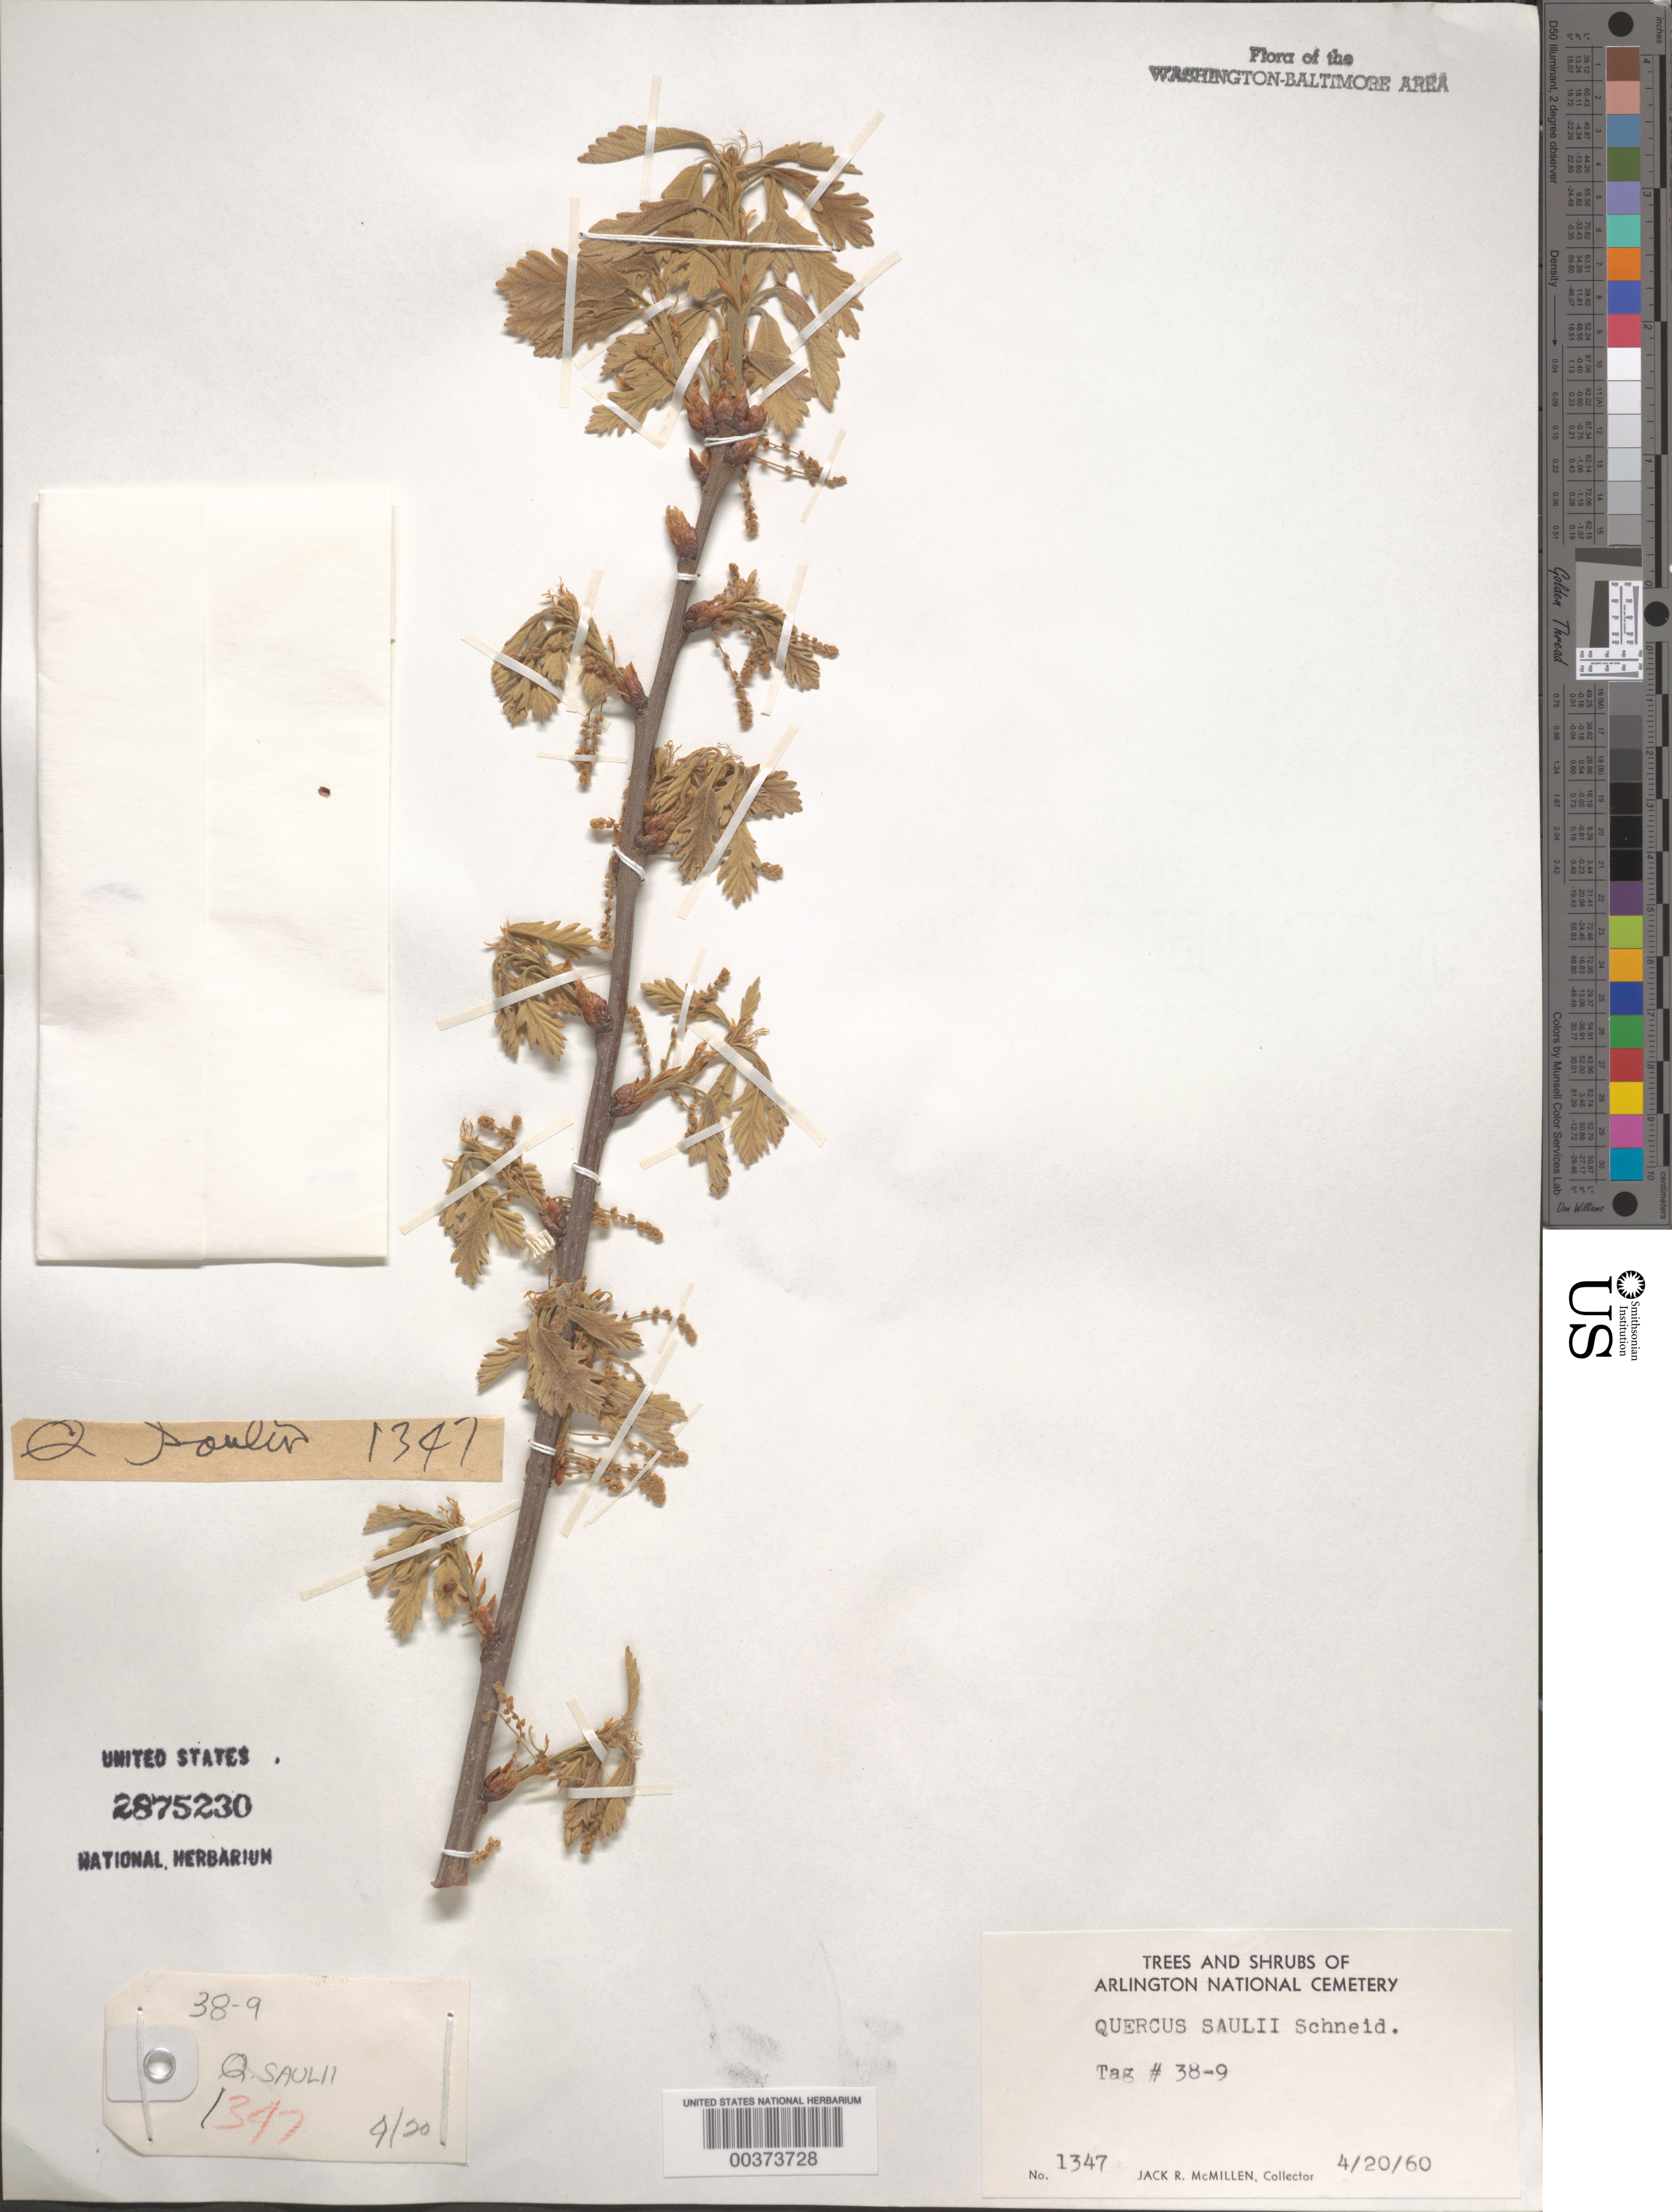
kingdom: Plantae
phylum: Tracheophyta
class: Magnoliopsida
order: Fagales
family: Fagaceae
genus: Quercus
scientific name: Quercus x saulii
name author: C. K. Schneider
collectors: J. McMillen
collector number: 1347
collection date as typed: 20 Apr 1960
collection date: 1960-04-20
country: United States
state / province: Virginia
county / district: Arlington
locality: Arlington National Cemetery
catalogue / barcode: US 2875230